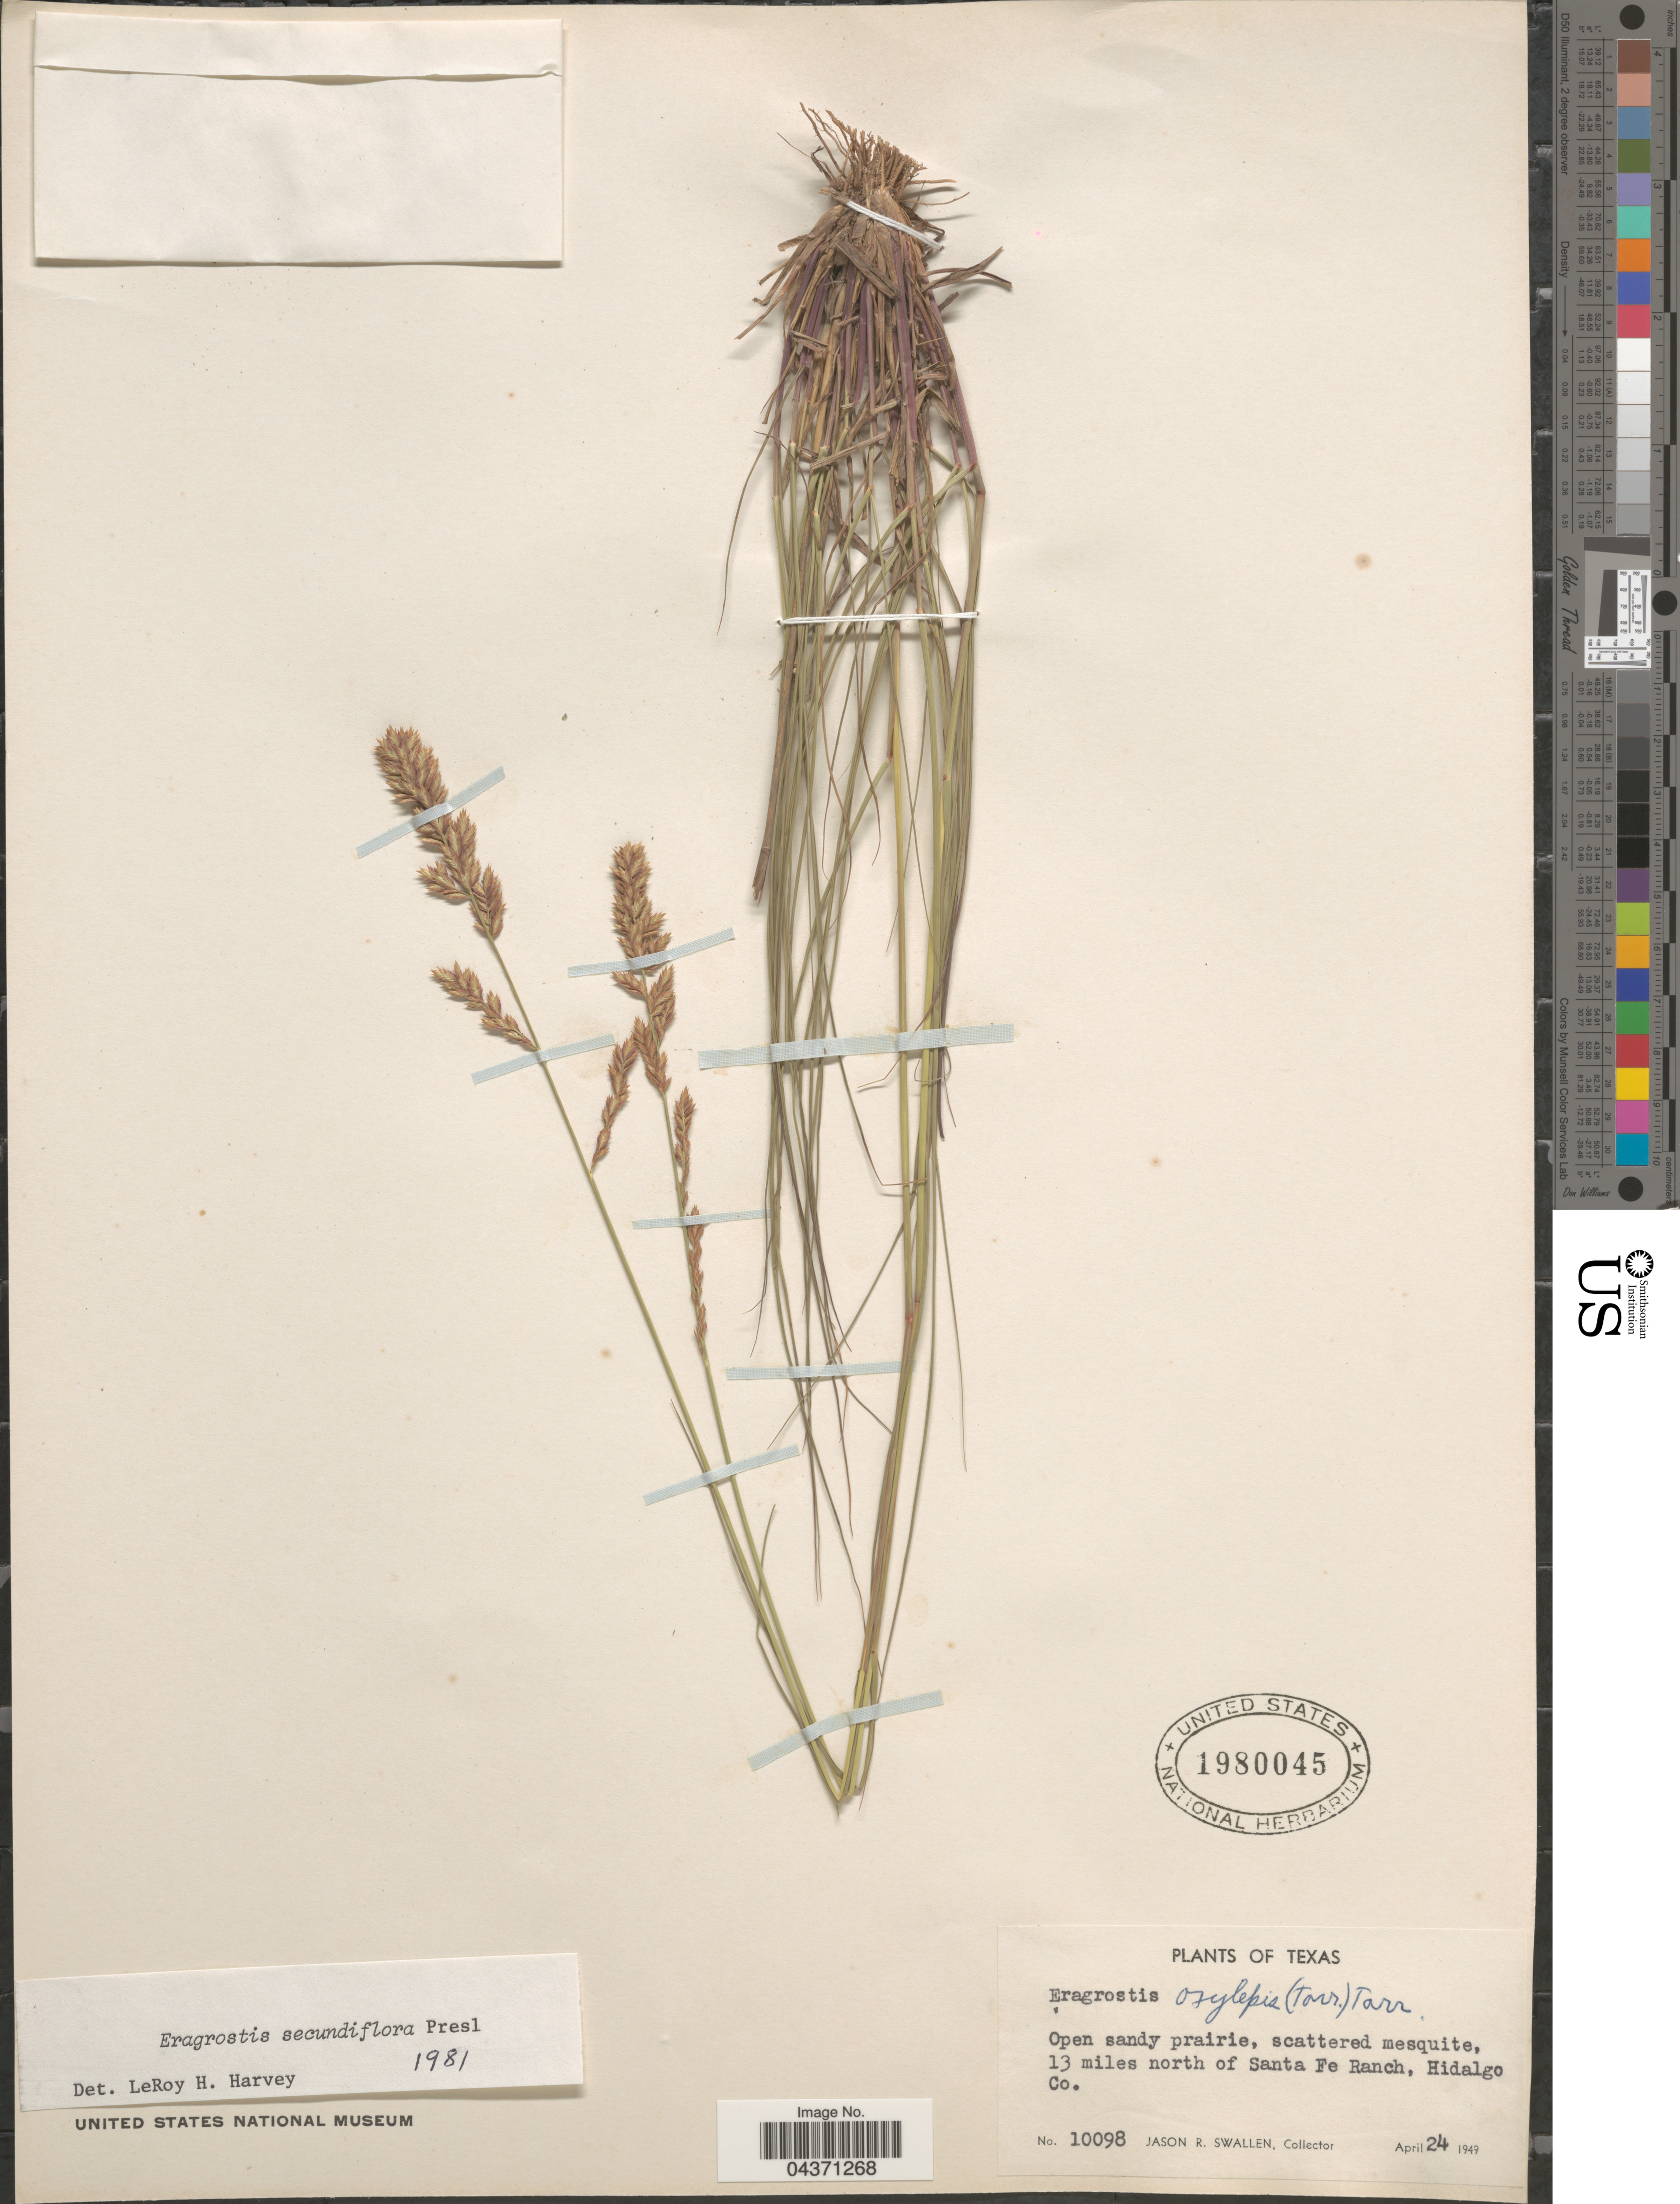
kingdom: Plantae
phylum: Tracheophyta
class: Liliopsida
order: Poales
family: Poaceae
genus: Eragrostis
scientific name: Eragrostis secundiflora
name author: J. Presl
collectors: J. R. Swallen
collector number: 10098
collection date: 1949-04-24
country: United States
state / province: Texas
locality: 13 miles north of Santa Fe Ranch, Hidalgo Co.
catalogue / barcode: US 1980045